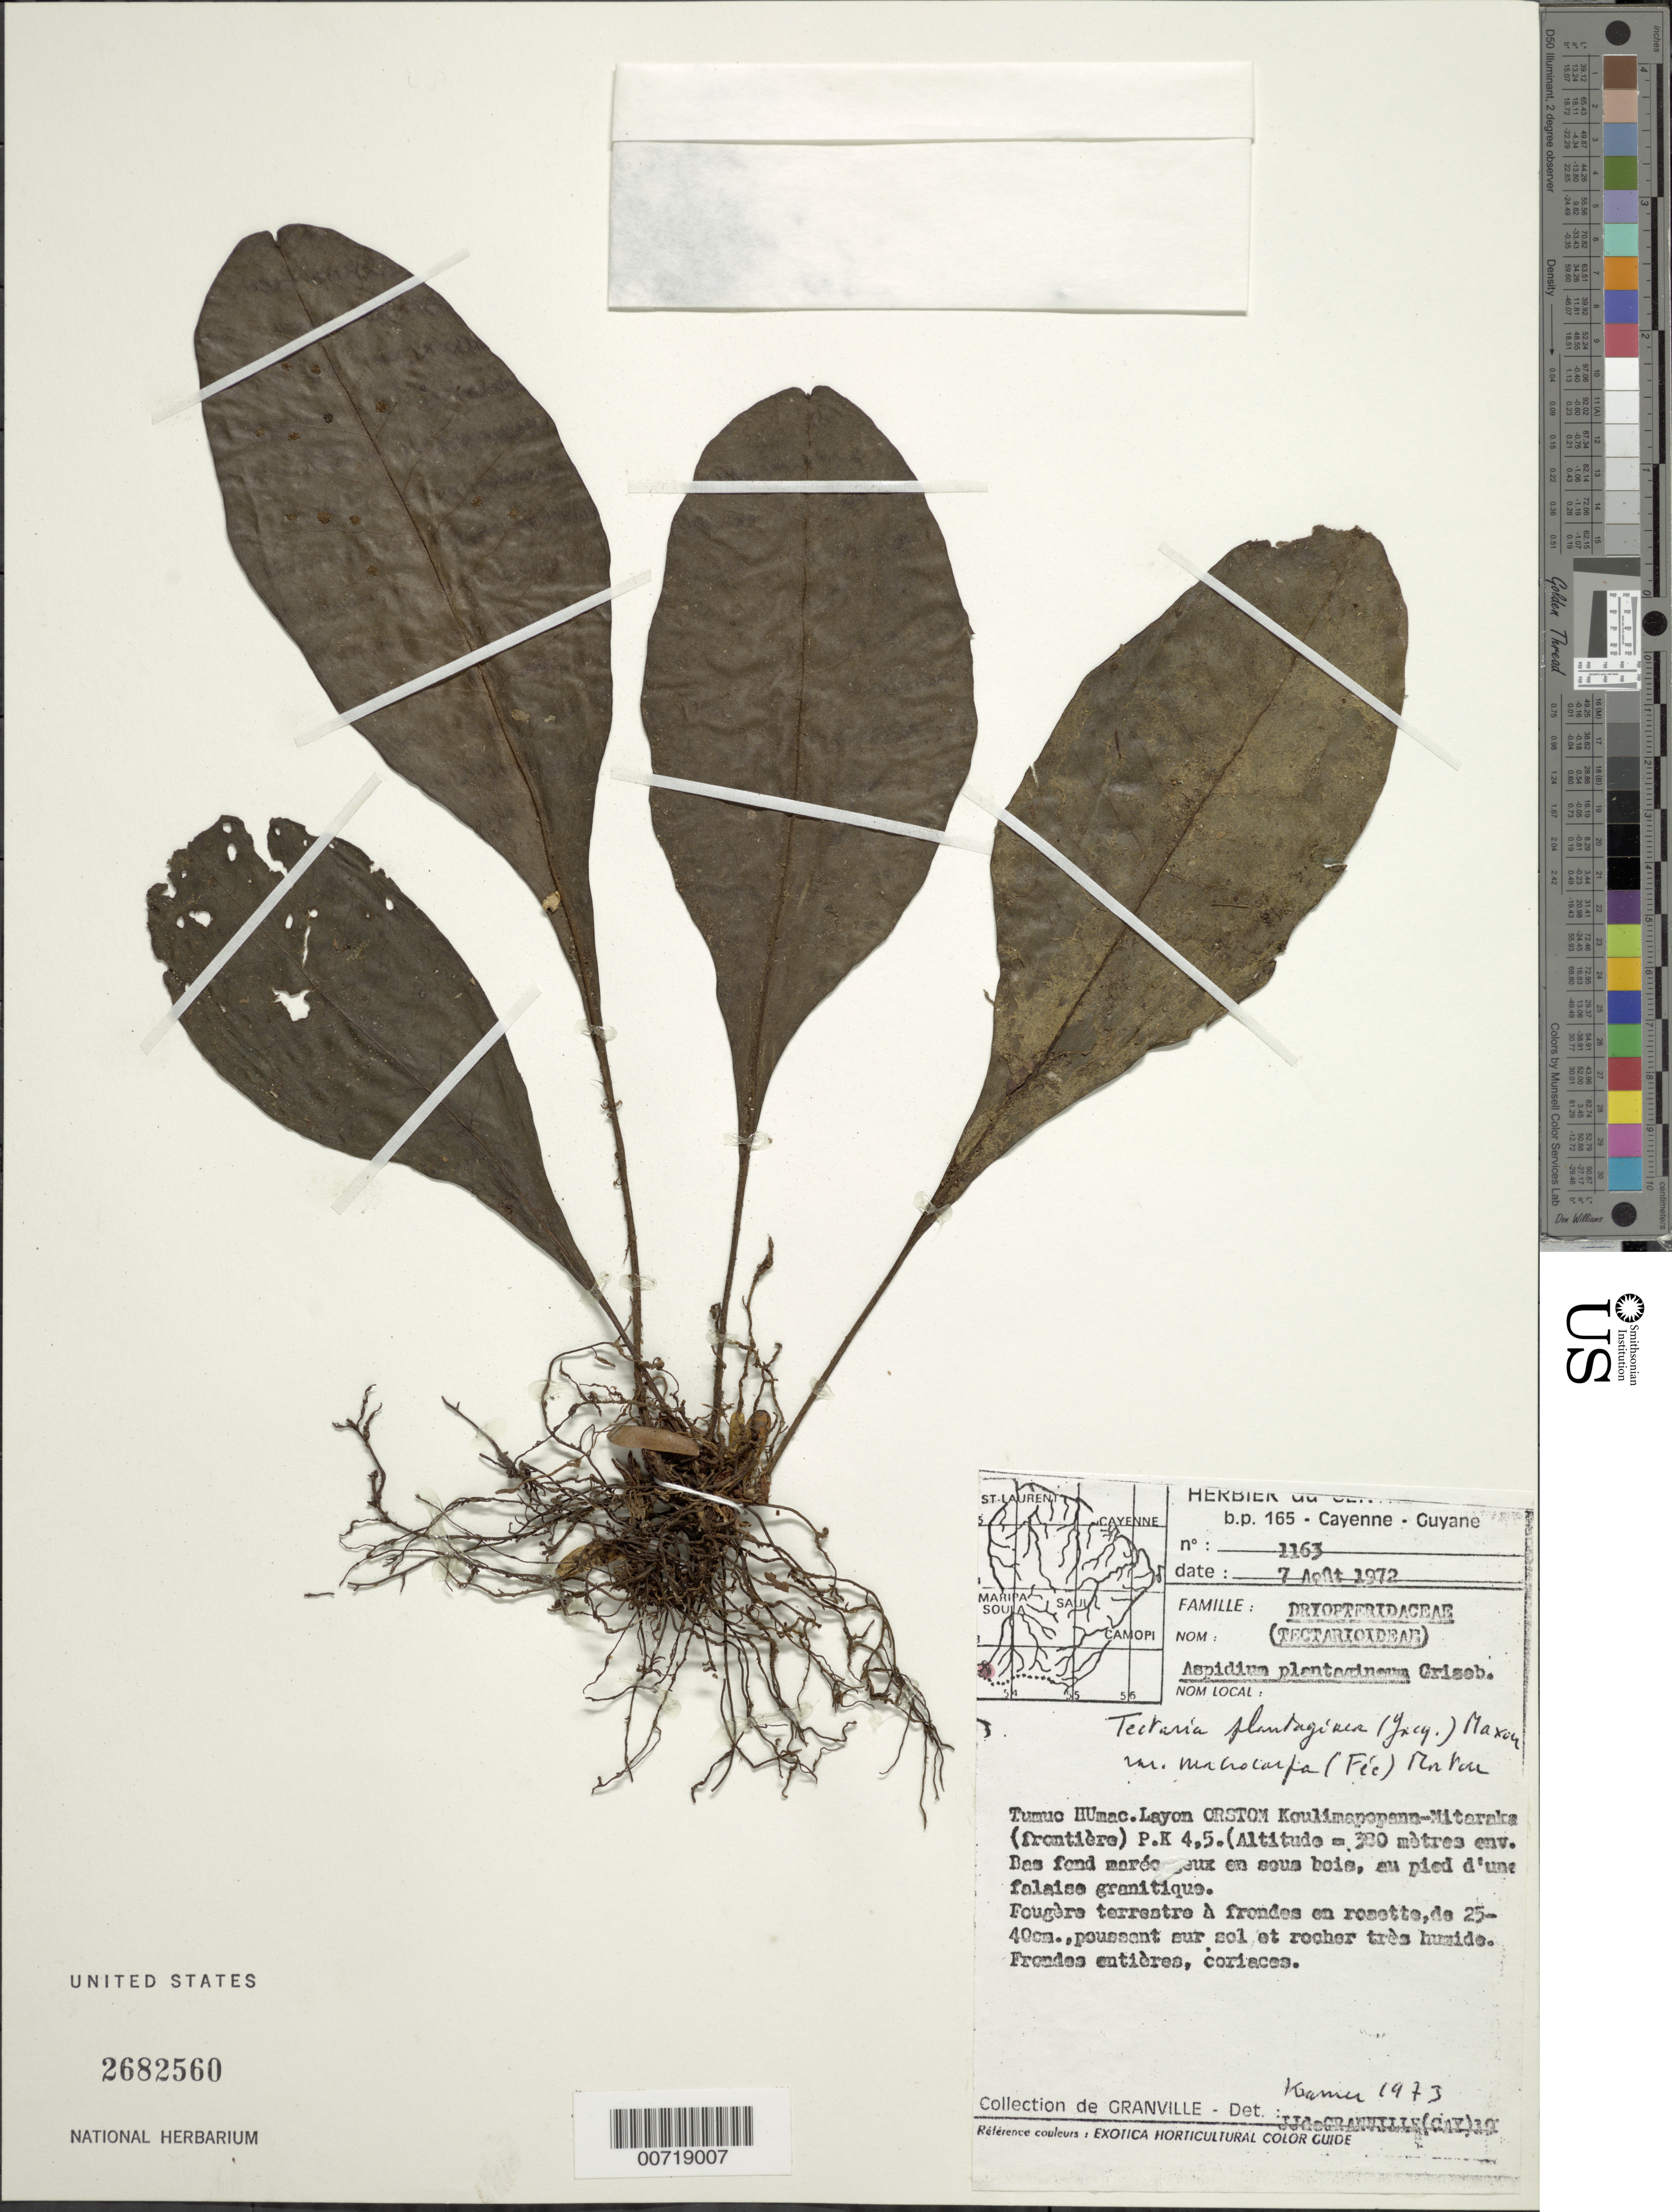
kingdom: Plantae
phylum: Tracheophyta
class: Polypodiopsida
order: Polypodiales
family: Tectariaceae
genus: Tectaria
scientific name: Tectaria plantaginea var. macrocarpa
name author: (Fée) C.V. Morton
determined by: Kramer, K. U.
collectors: J.-J. de Granville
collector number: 1163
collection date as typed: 7-Aug-72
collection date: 1972-08-07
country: French Guiana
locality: Tumuc-Humac, ORSTOM Koulimapopann-Mitaraka, PK 4.5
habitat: Low marshy area in understory, at foot of granite cliff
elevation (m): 380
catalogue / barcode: US 2682560